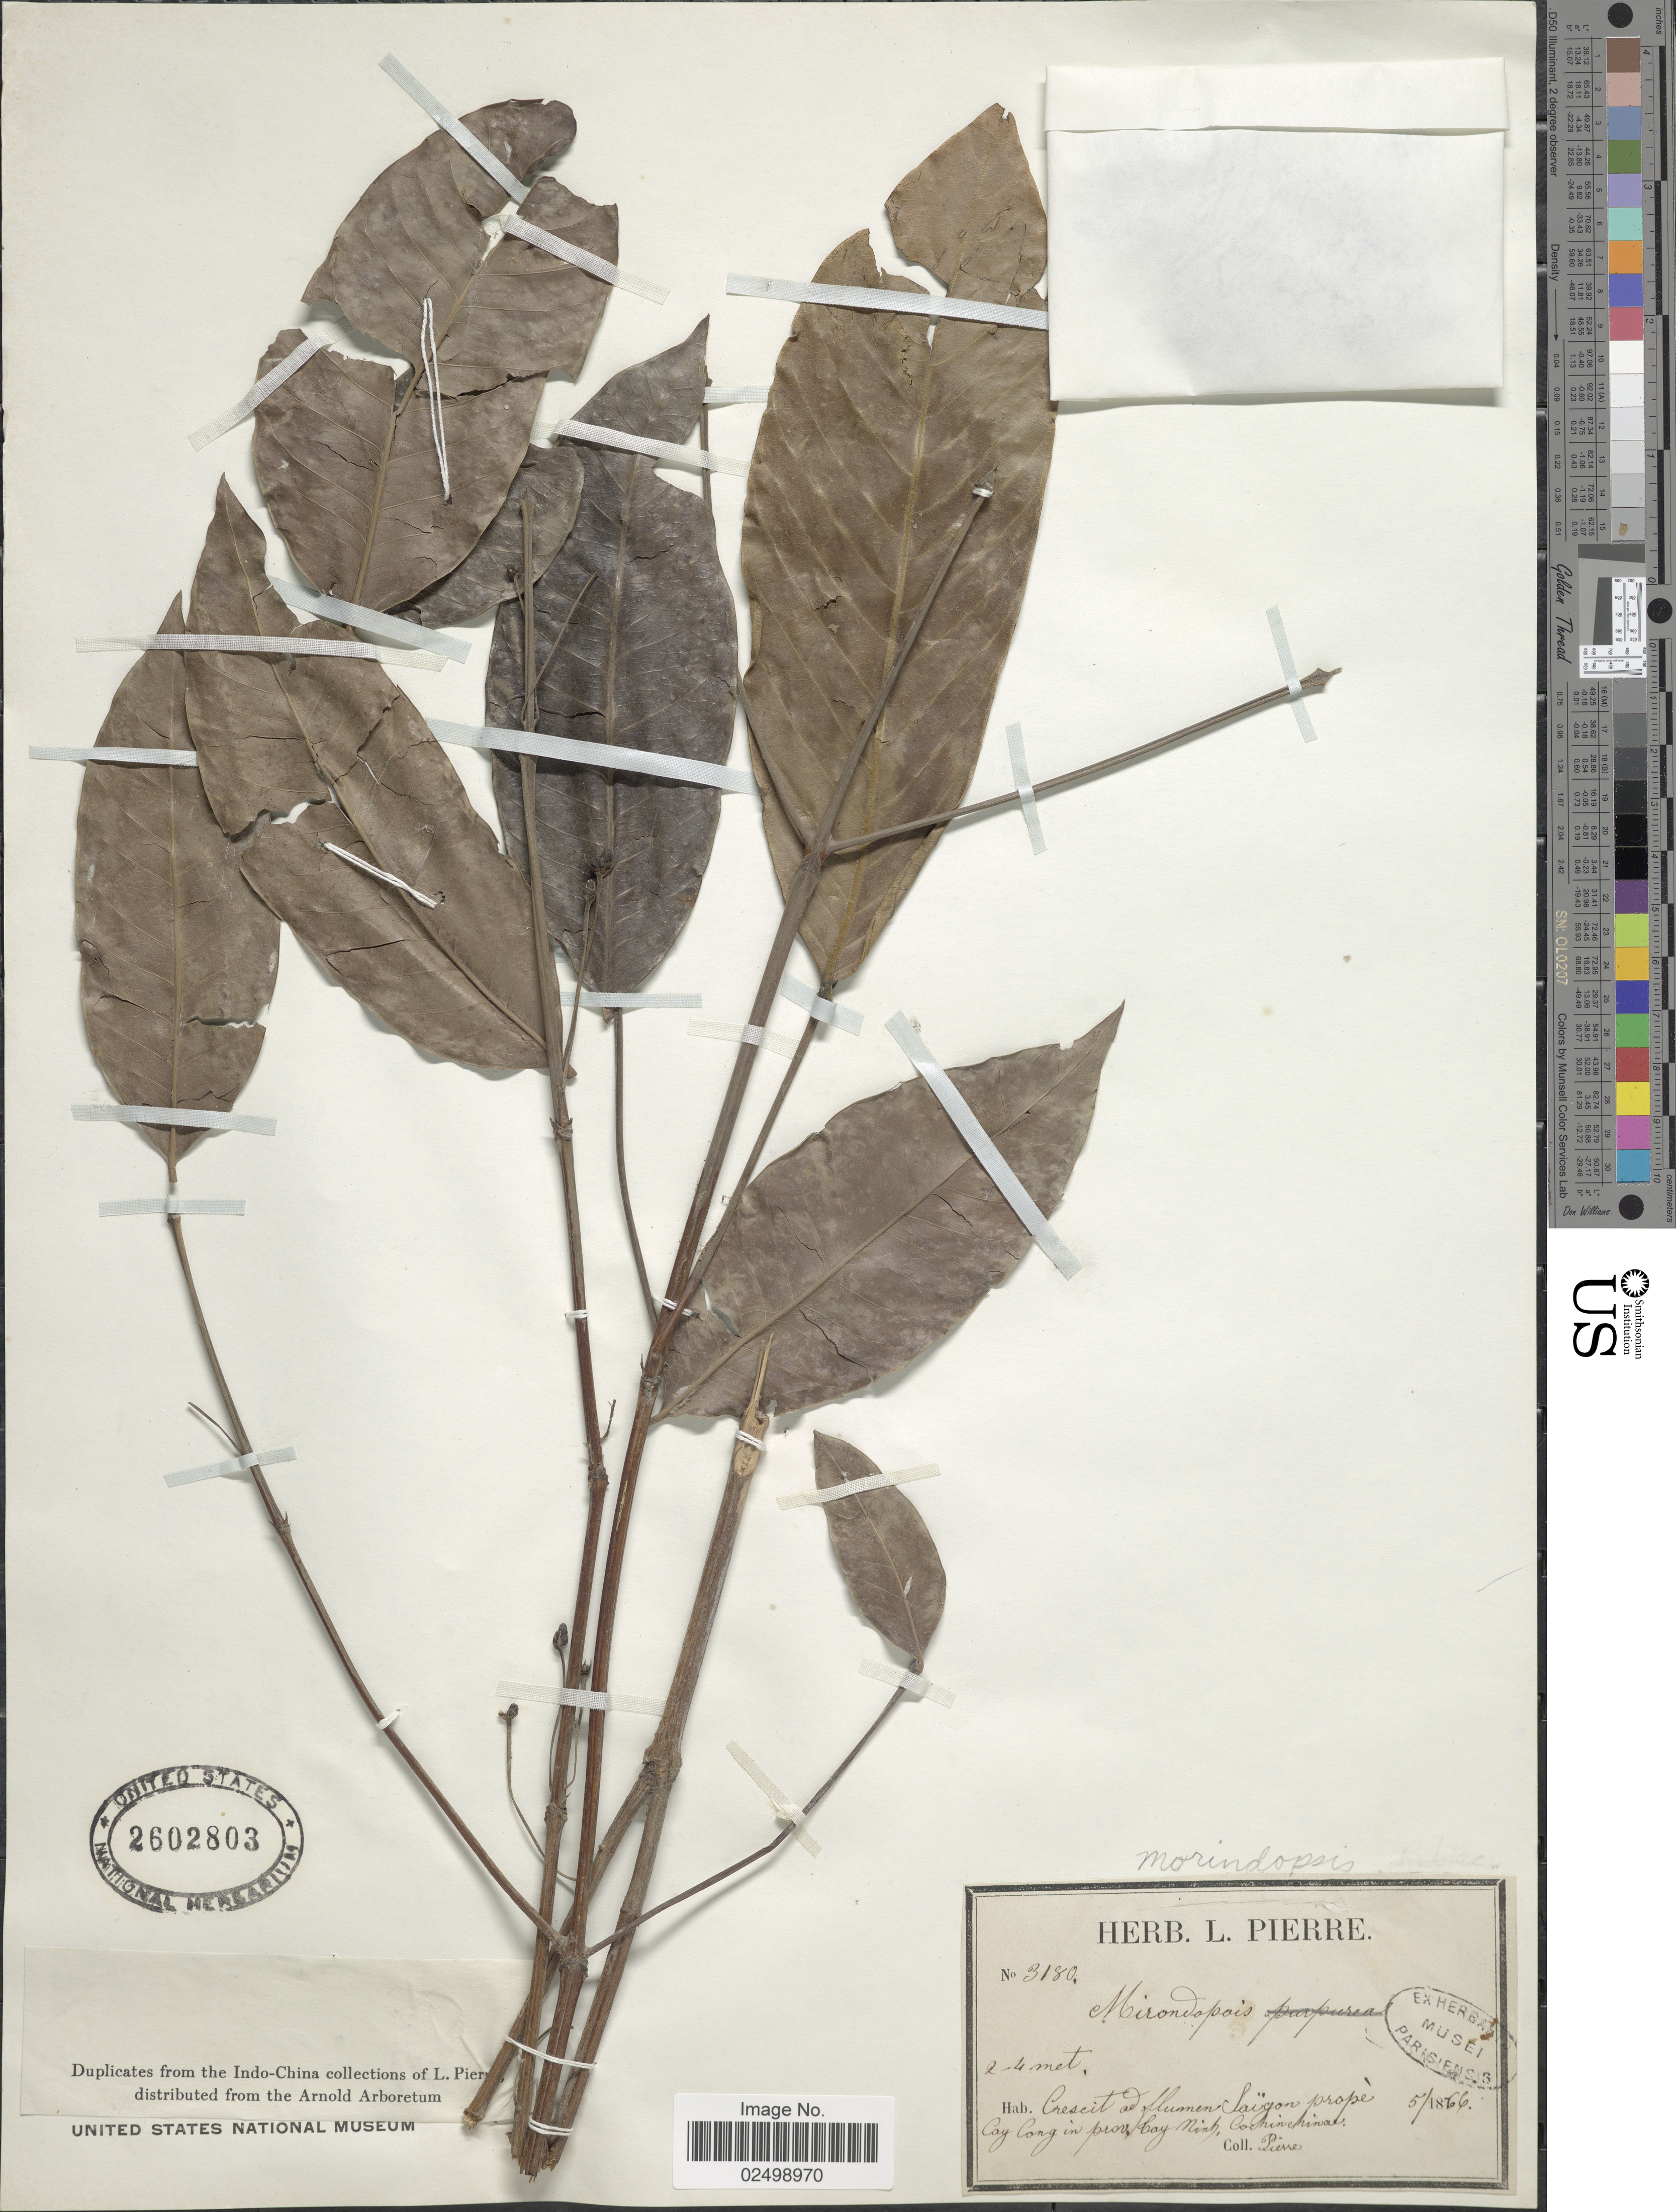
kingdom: Plantae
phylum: Tracheophyta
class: Magnoliopsida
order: Gentianales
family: Rubiaceae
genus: Morindopsis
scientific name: Morindopsis sp.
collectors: -- Pierre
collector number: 3180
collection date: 1866-05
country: Vietnam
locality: Crescit ad flumen Saïgon propè Cay Cong in prov. Cay Ninh [interpreted], Cochinchina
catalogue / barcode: US 2602803